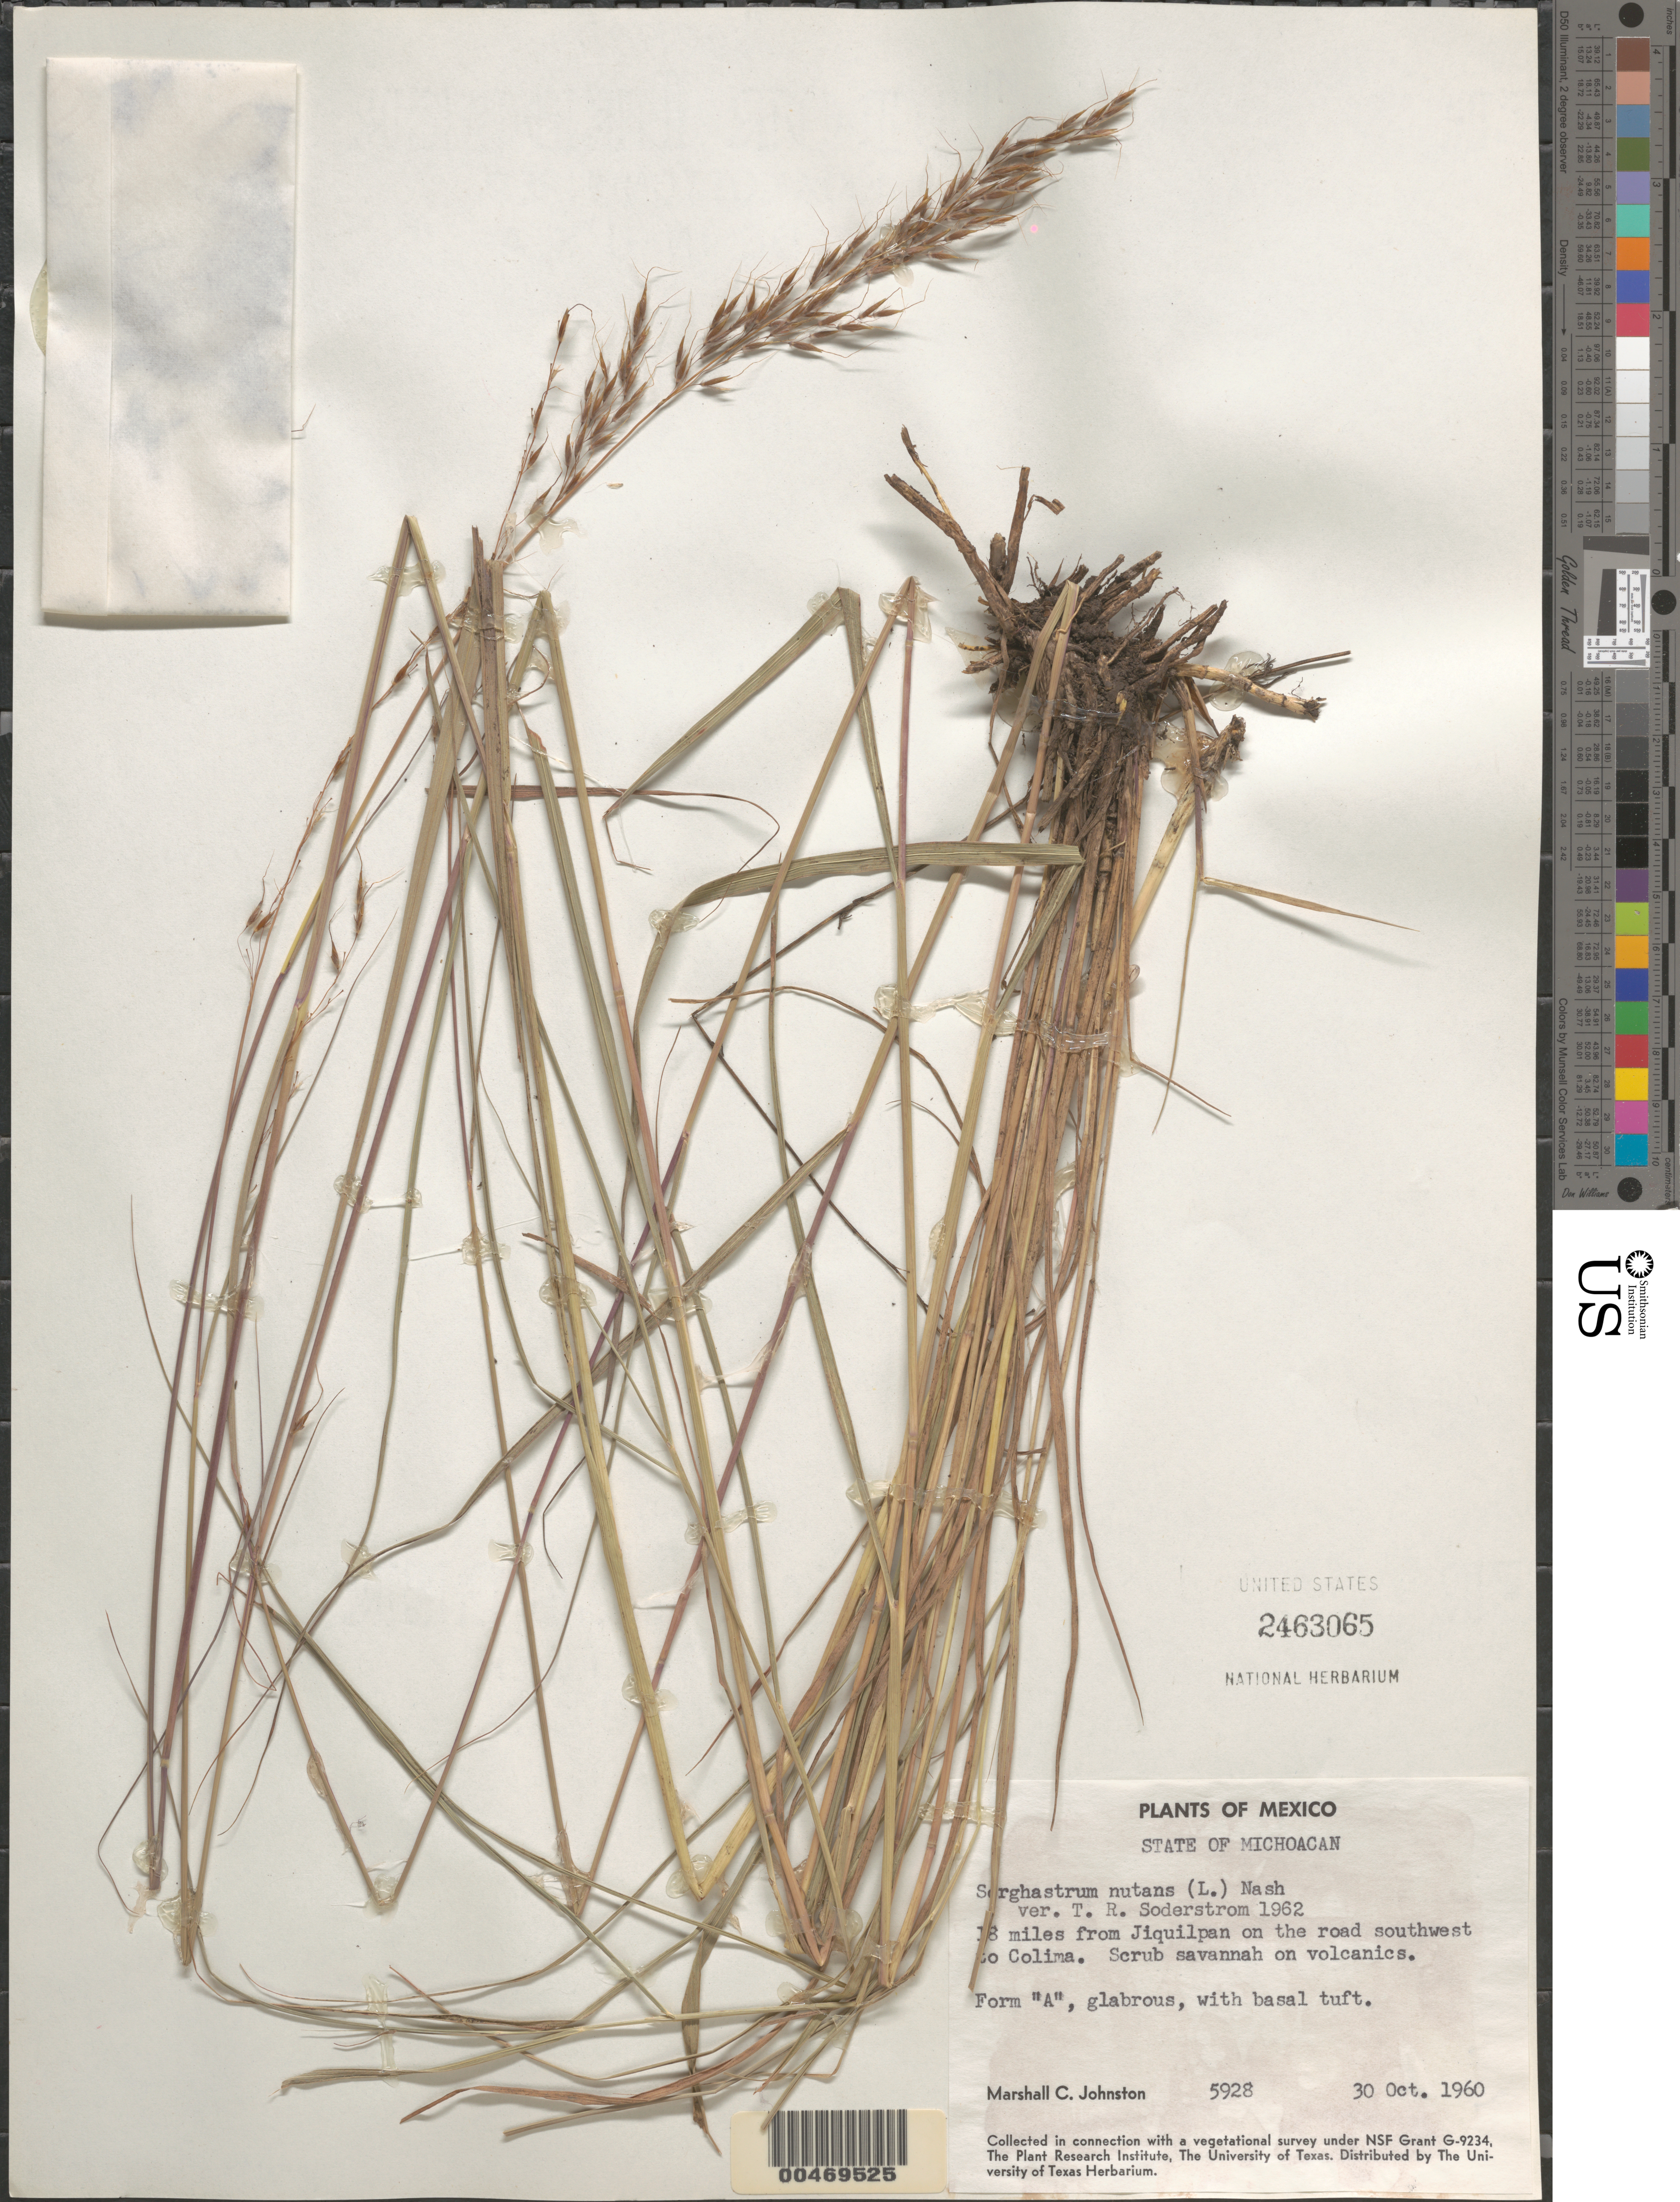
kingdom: Plantae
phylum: Tracheophyta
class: Liliopsida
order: Poales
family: Poaceae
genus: Sorghastrum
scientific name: Sorghastrum nutans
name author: (L.) Nash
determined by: Soderstrom, T. R.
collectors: M. Johnston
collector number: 5928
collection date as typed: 30 Oct 1960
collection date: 1960-10-30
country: Mexico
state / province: Michoacán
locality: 18 mi from Jiquilpan on the rd SW to Colima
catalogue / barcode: US 2463065